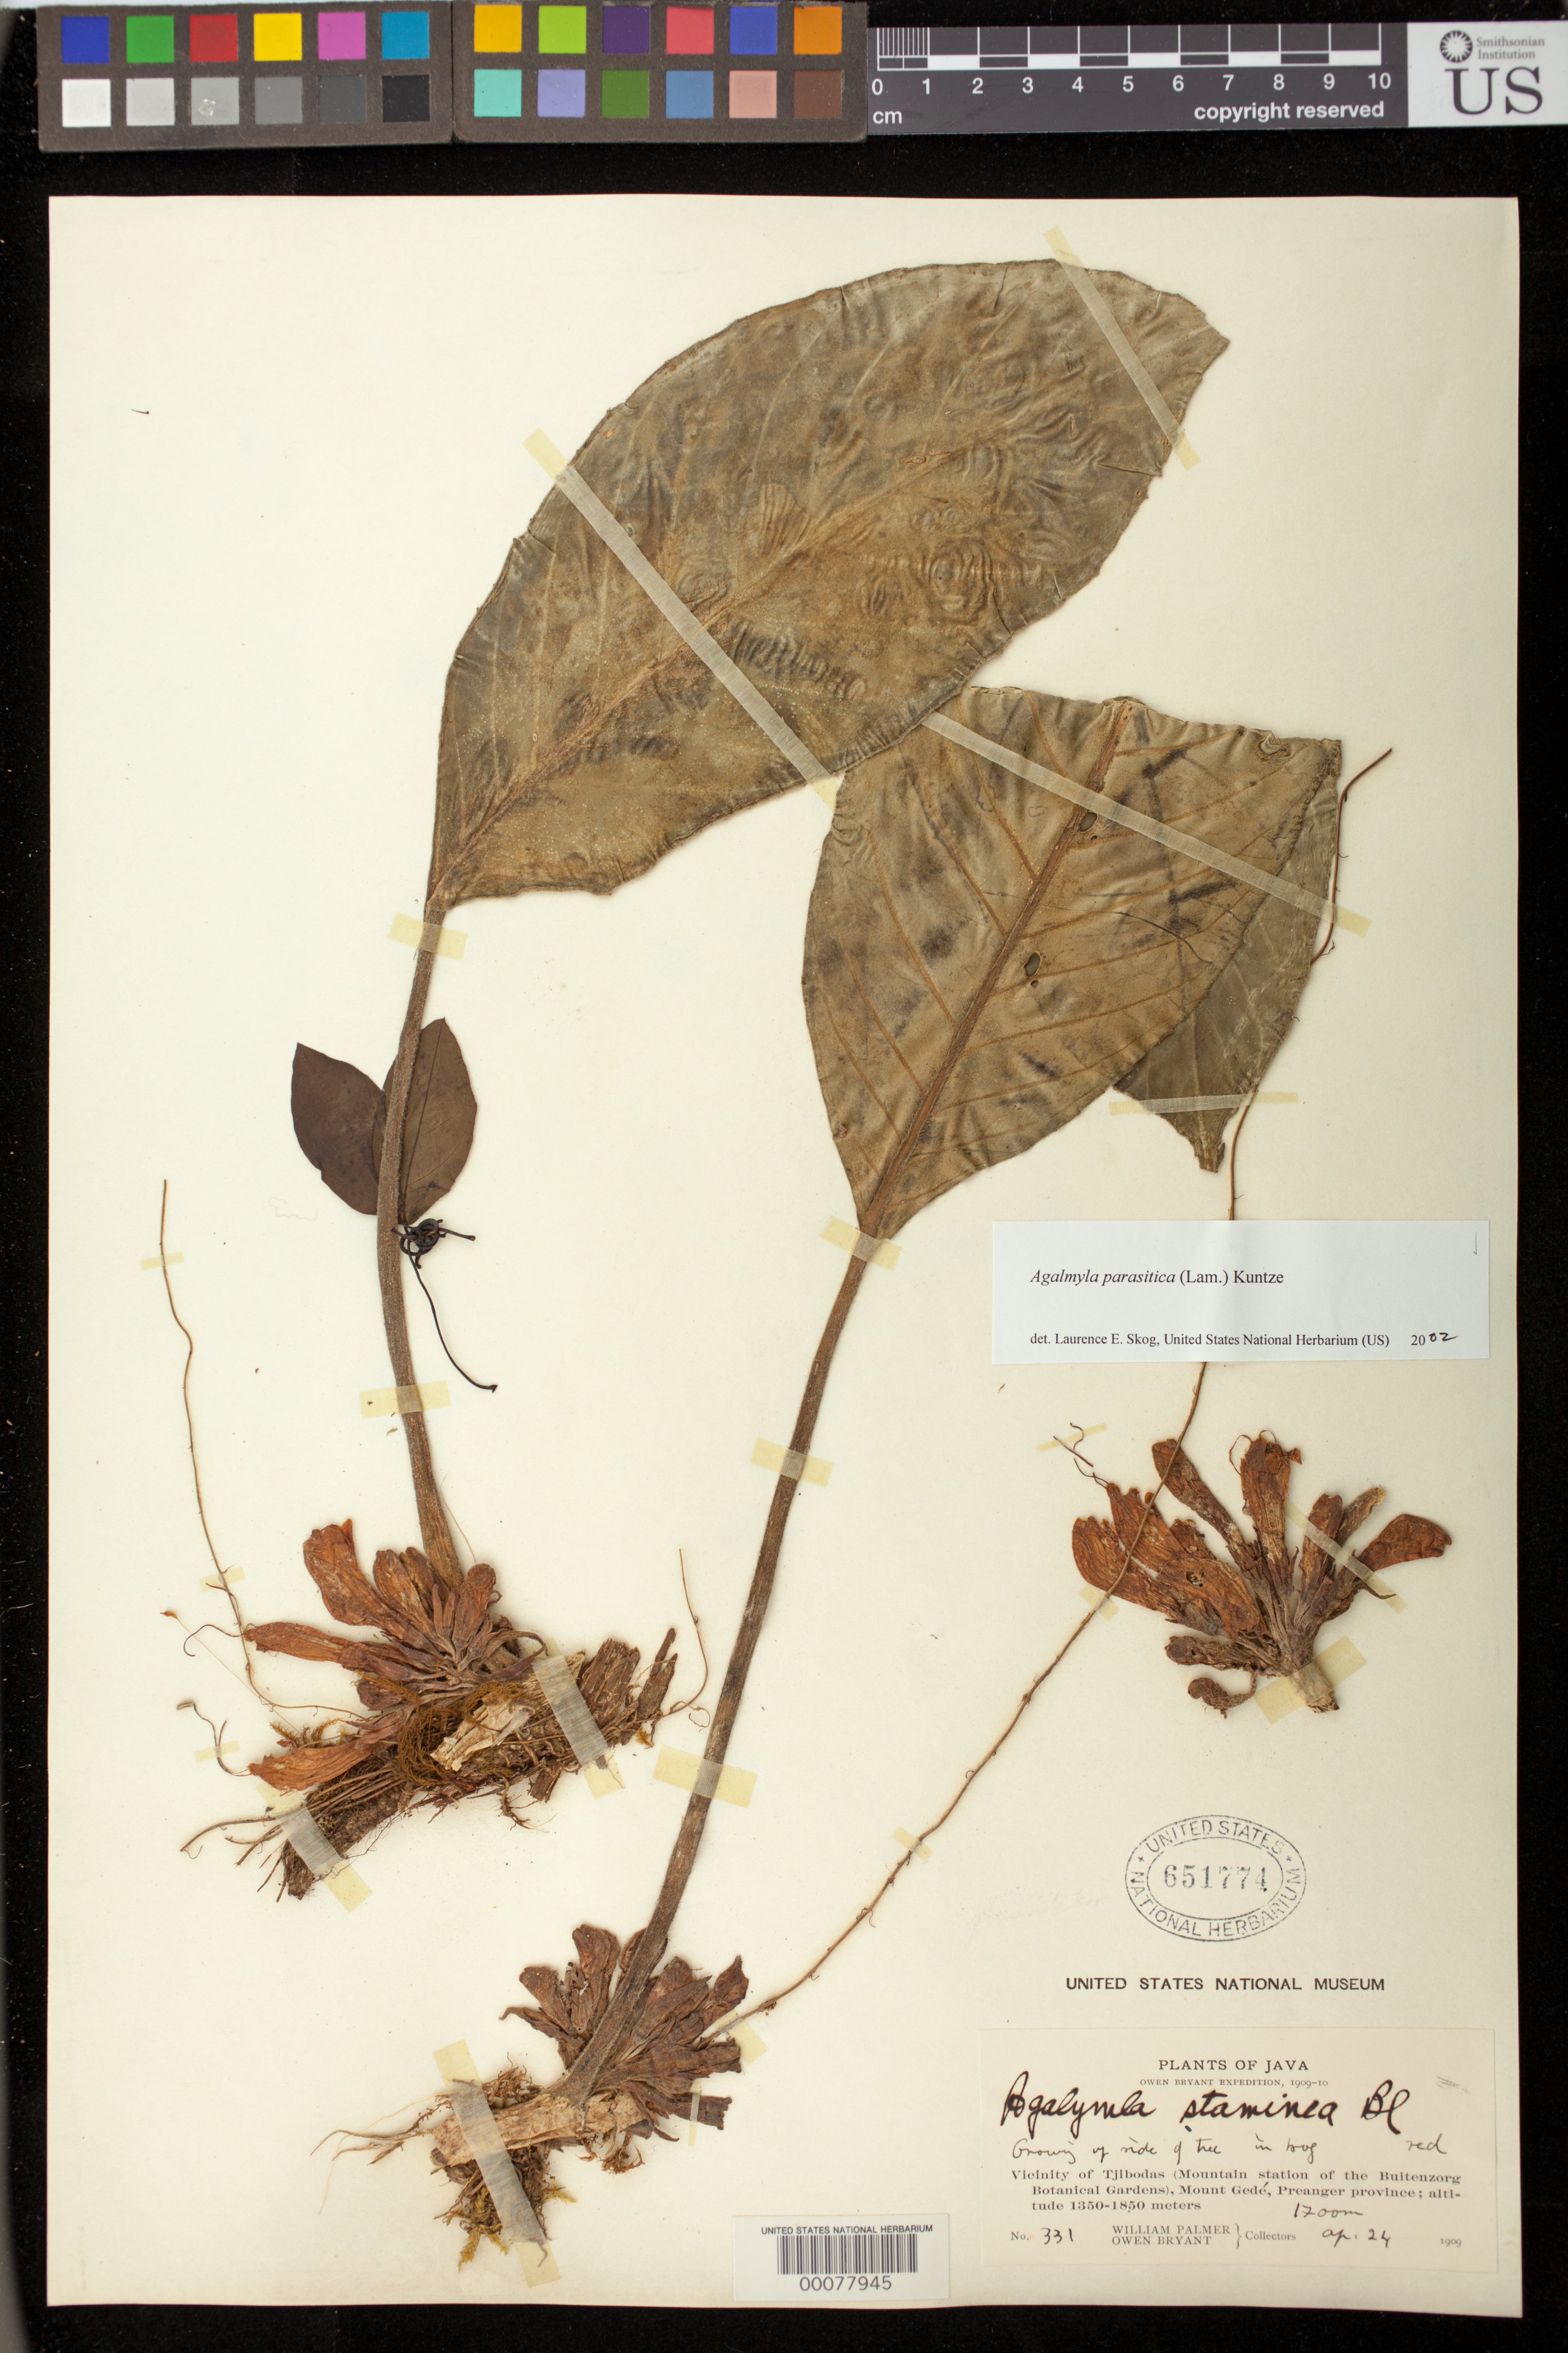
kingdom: Plantae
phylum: Tracheophyta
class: Magnoliopsida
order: Lamiales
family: Gesneriaceae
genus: Agalmyla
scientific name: Agalmyla parasitica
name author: (Lam.) Kuntze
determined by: Skog, Laurence E.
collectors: W. Palmer & O. Bryant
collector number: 331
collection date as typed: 24 Apr 1909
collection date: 1909-04-24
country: Indonesia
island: Java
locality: Vicinity of Tjibodas (mountain station of the Buitenzorg Botanical Gardens), Mount Gedé, Preanger province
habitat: Growing up side of tree in bog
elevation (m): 1700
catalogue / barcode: US 651774